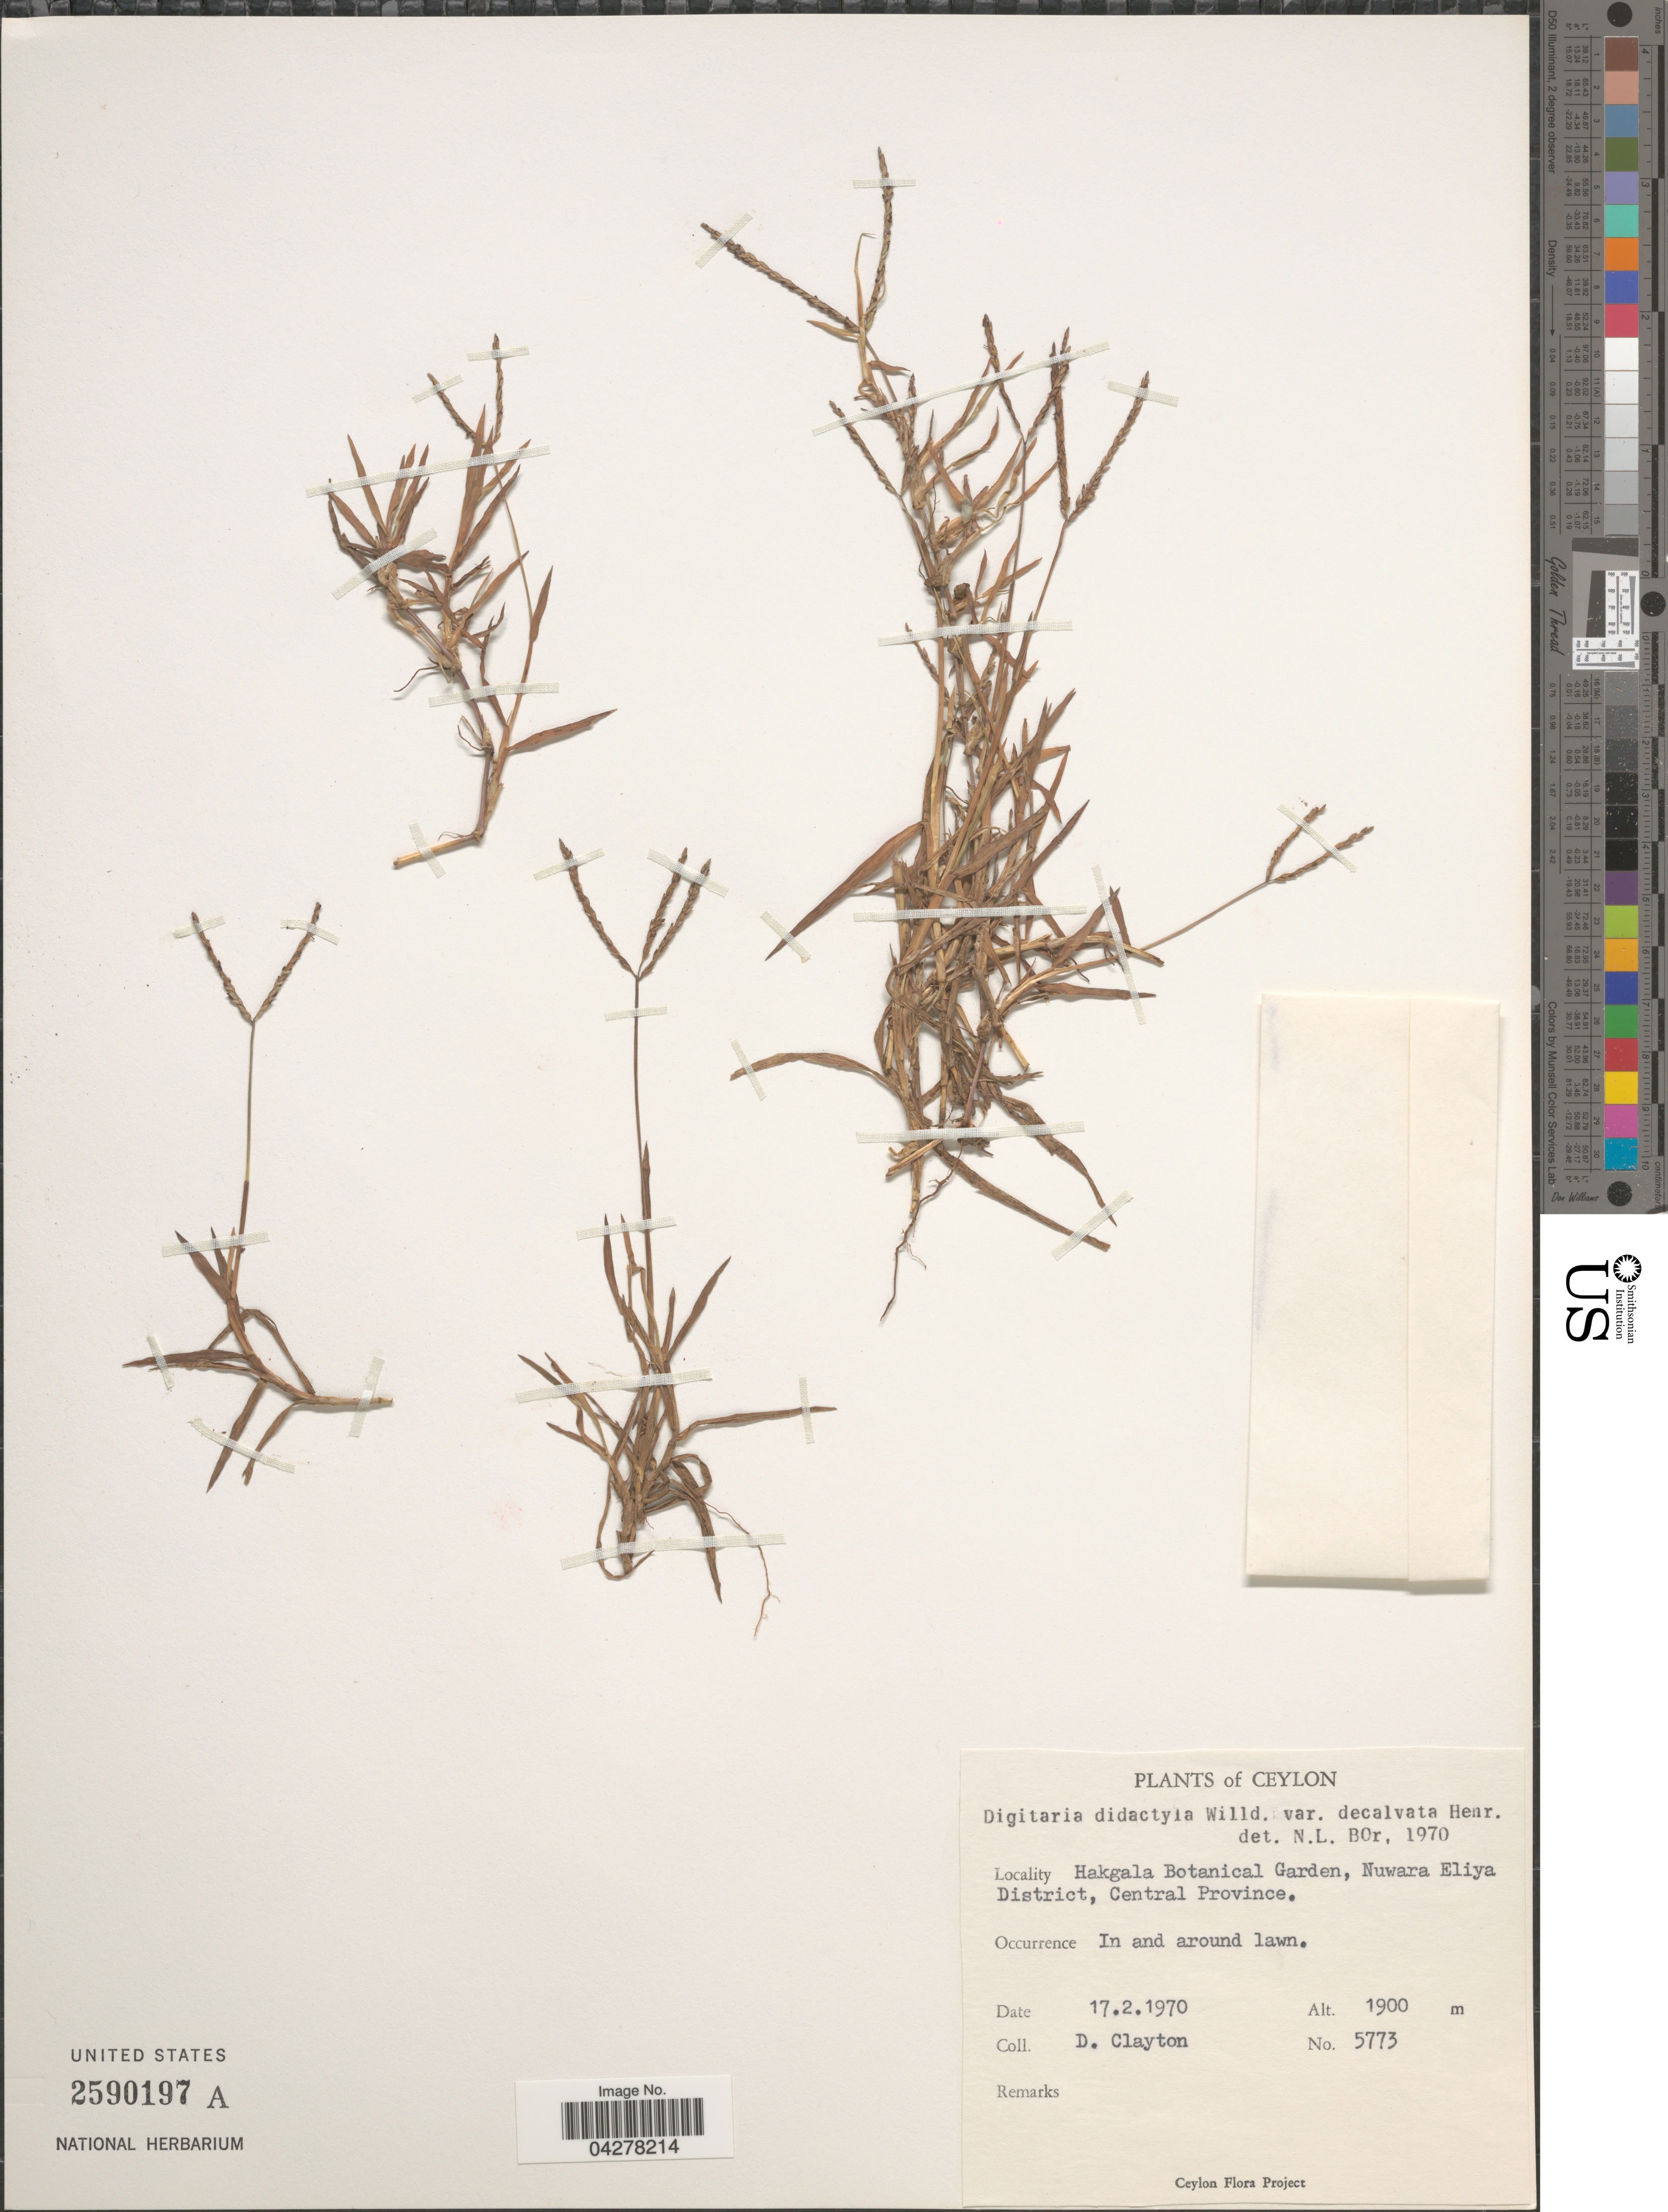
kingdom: Plantae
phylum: Tracheophyta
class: Liliopsida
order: Poales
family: Poaceae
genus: Digitaria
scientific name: Digitaria didactyla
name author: Willd.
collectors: D. Clayton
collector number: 5773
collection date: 1970-02-17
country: Sri Lanka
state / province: Central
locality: Ceylon. Hakgala Botanical Garden, Nuwara Eliya District, Central Province. In and around lawn.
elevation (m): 1900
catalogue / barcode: US 2590197A